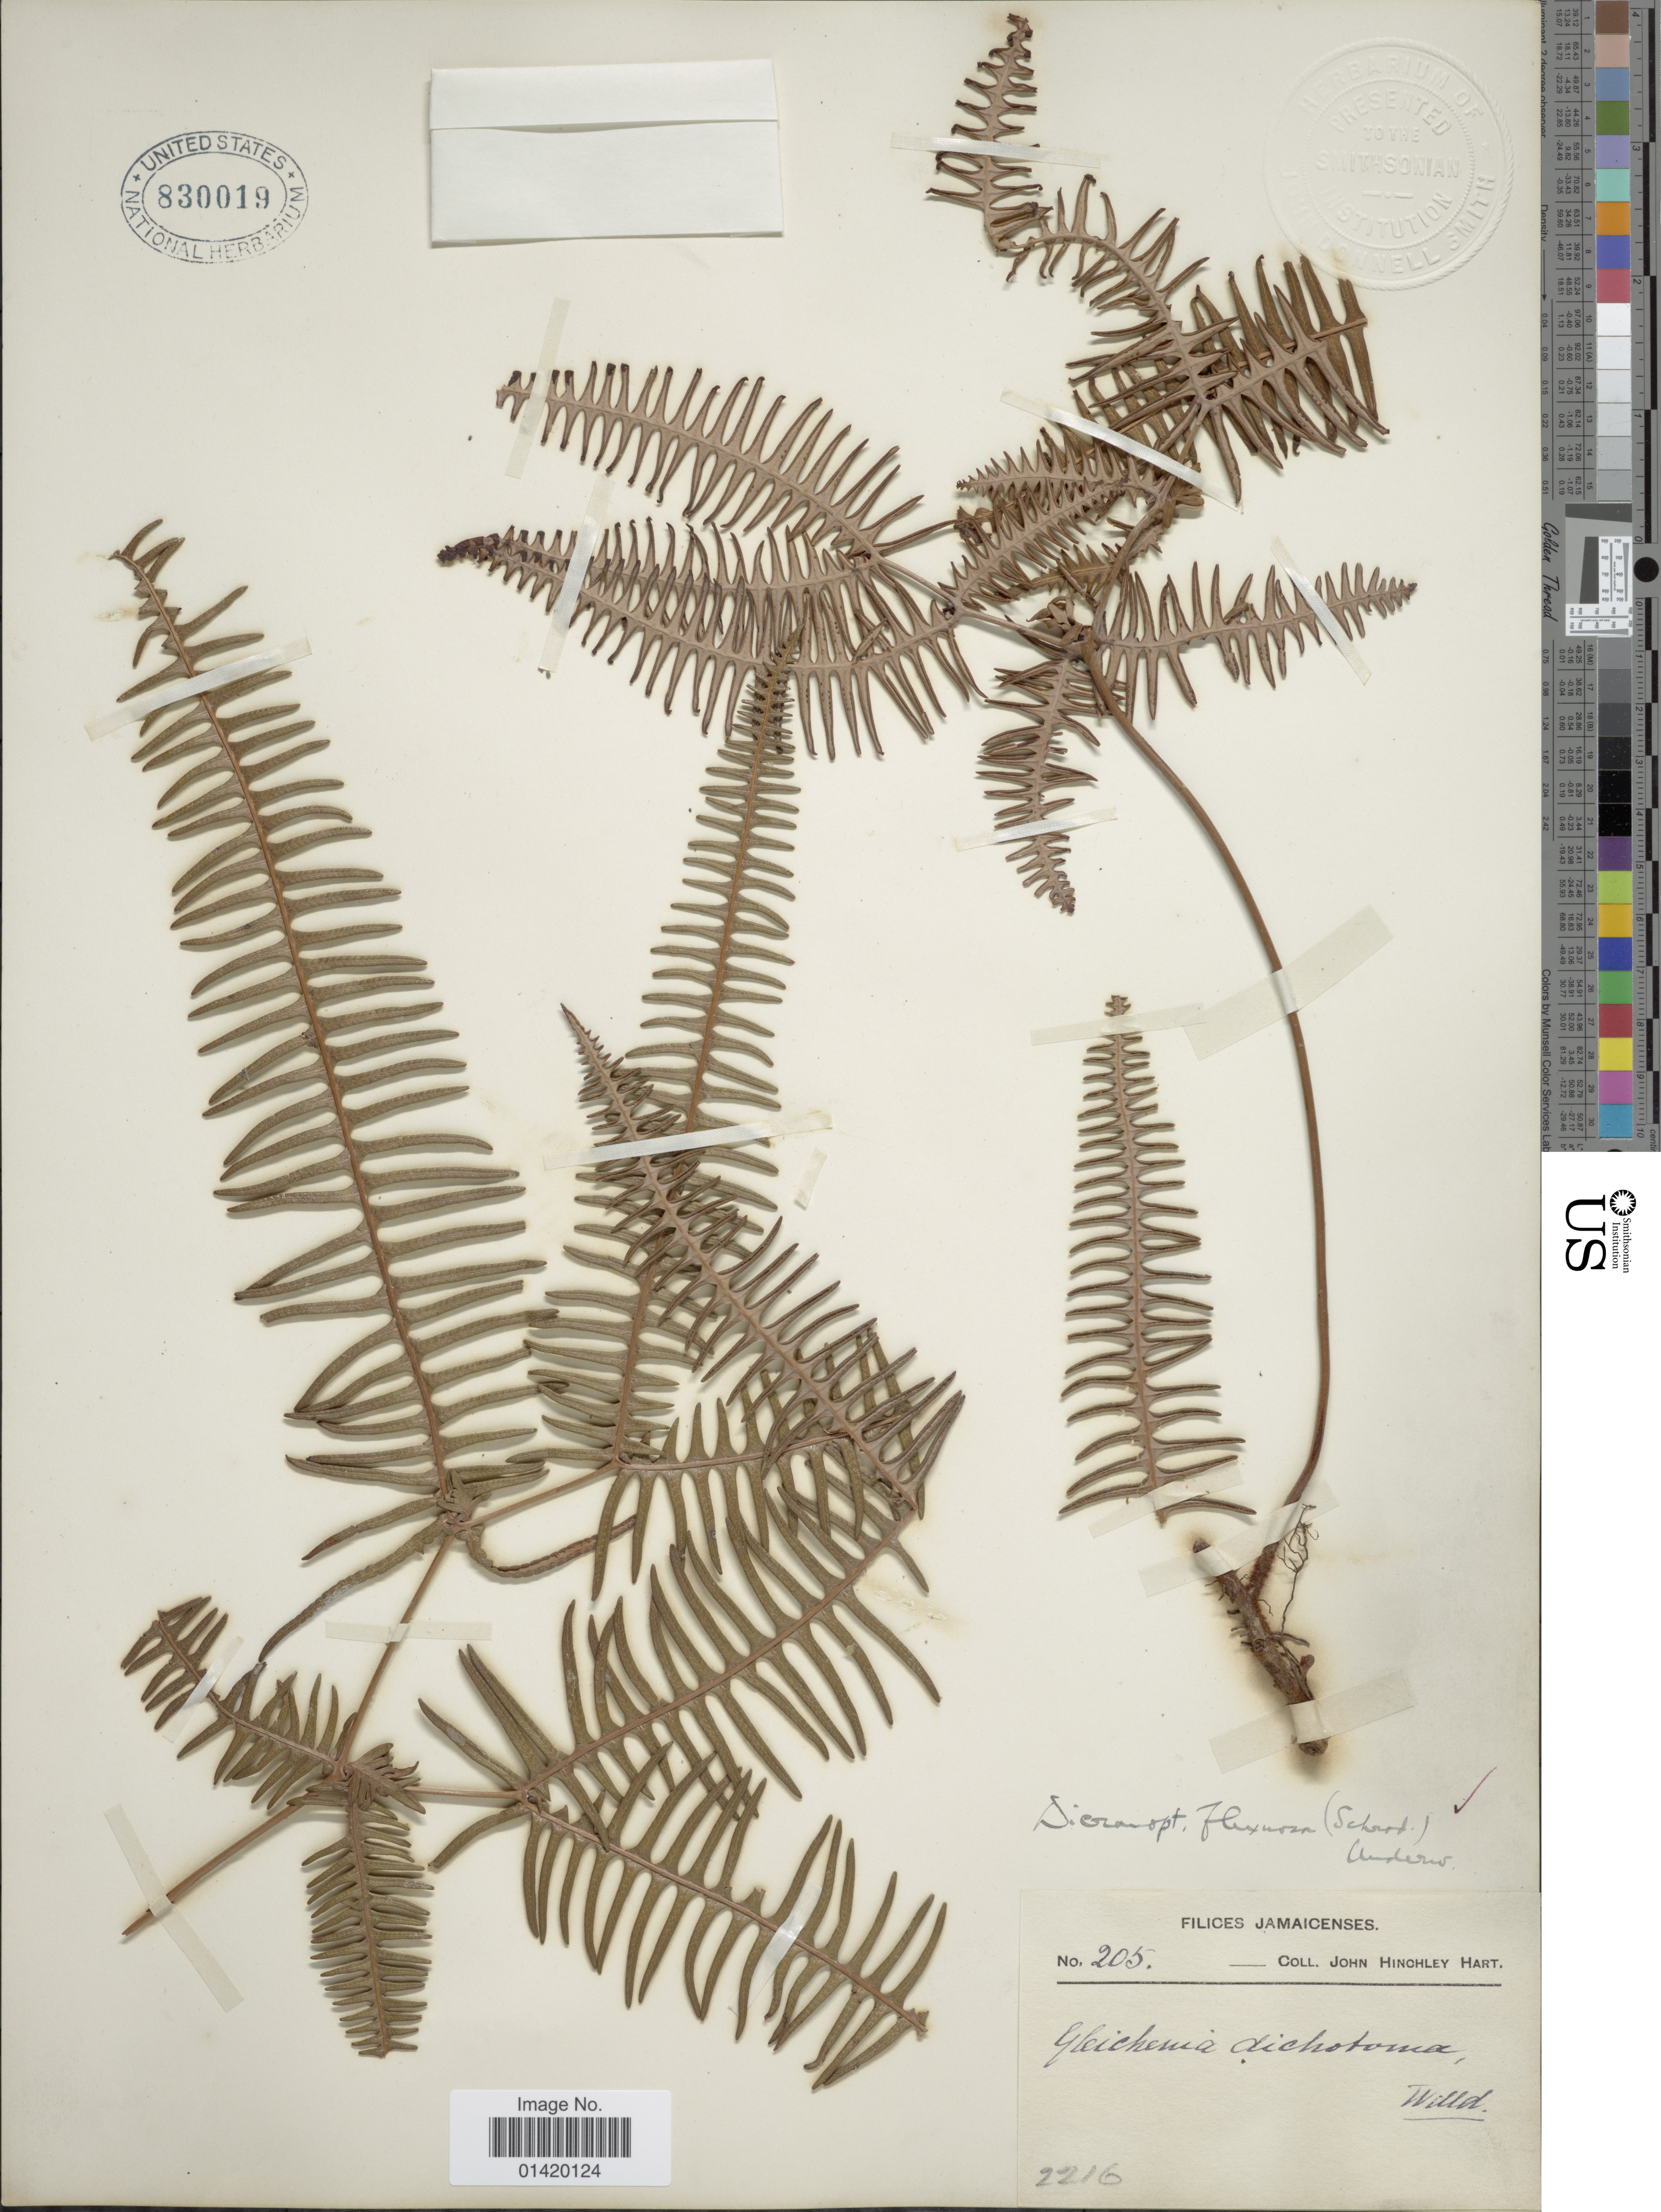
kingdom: Plantae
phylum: Tracheophyta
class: Polypodiopsida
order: Gleicheniales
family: Gleicheniaceae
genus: Dicranopteris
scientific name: Dicranopteris flexuosa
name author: (Schrad.) Underw.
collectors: J. H. Hart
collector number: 205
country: Jamaica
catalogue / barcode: US 830019